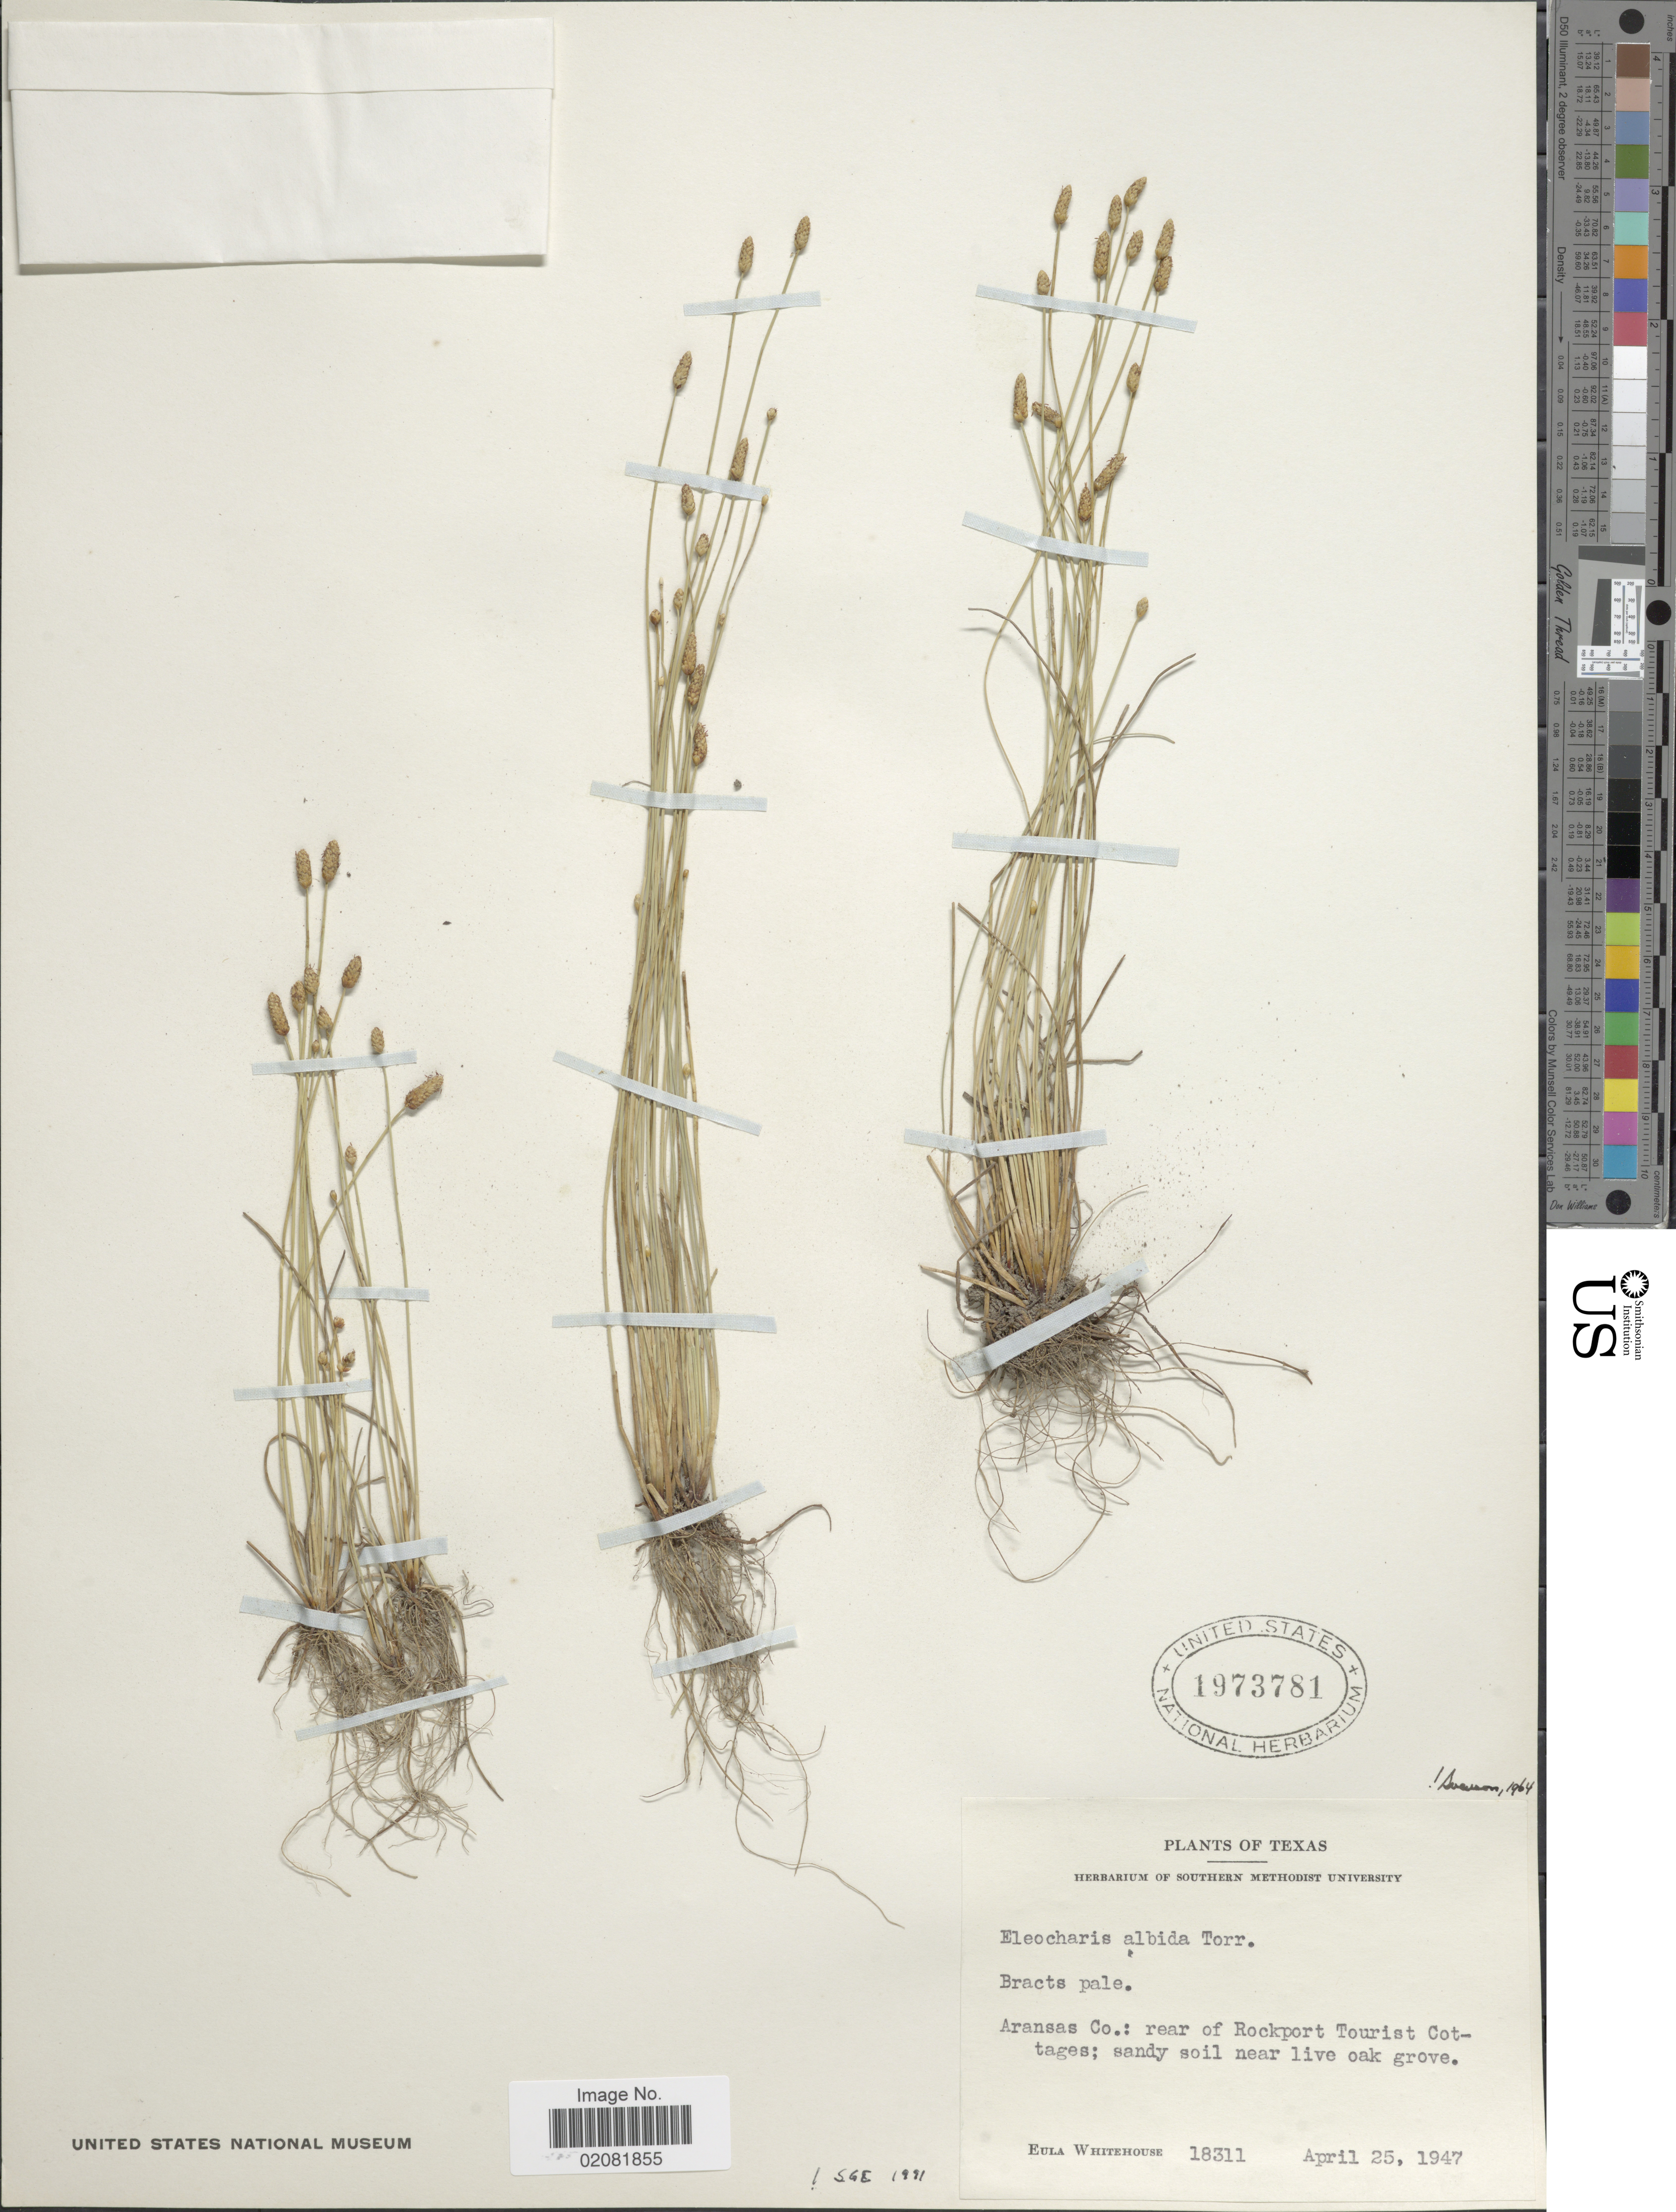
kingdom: Plantae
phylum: Tracheophyta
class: Liliopsida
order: Poales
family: Cyperaceae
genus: Eleocharis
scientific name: Eleocharis albida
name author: Torr.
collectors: E. Whitehouse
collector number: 18311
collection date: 1947-04-25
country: United States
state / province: Texas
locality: Aransas Co.: rear of Rockport Tourist Cottages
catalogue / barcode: US 1973781